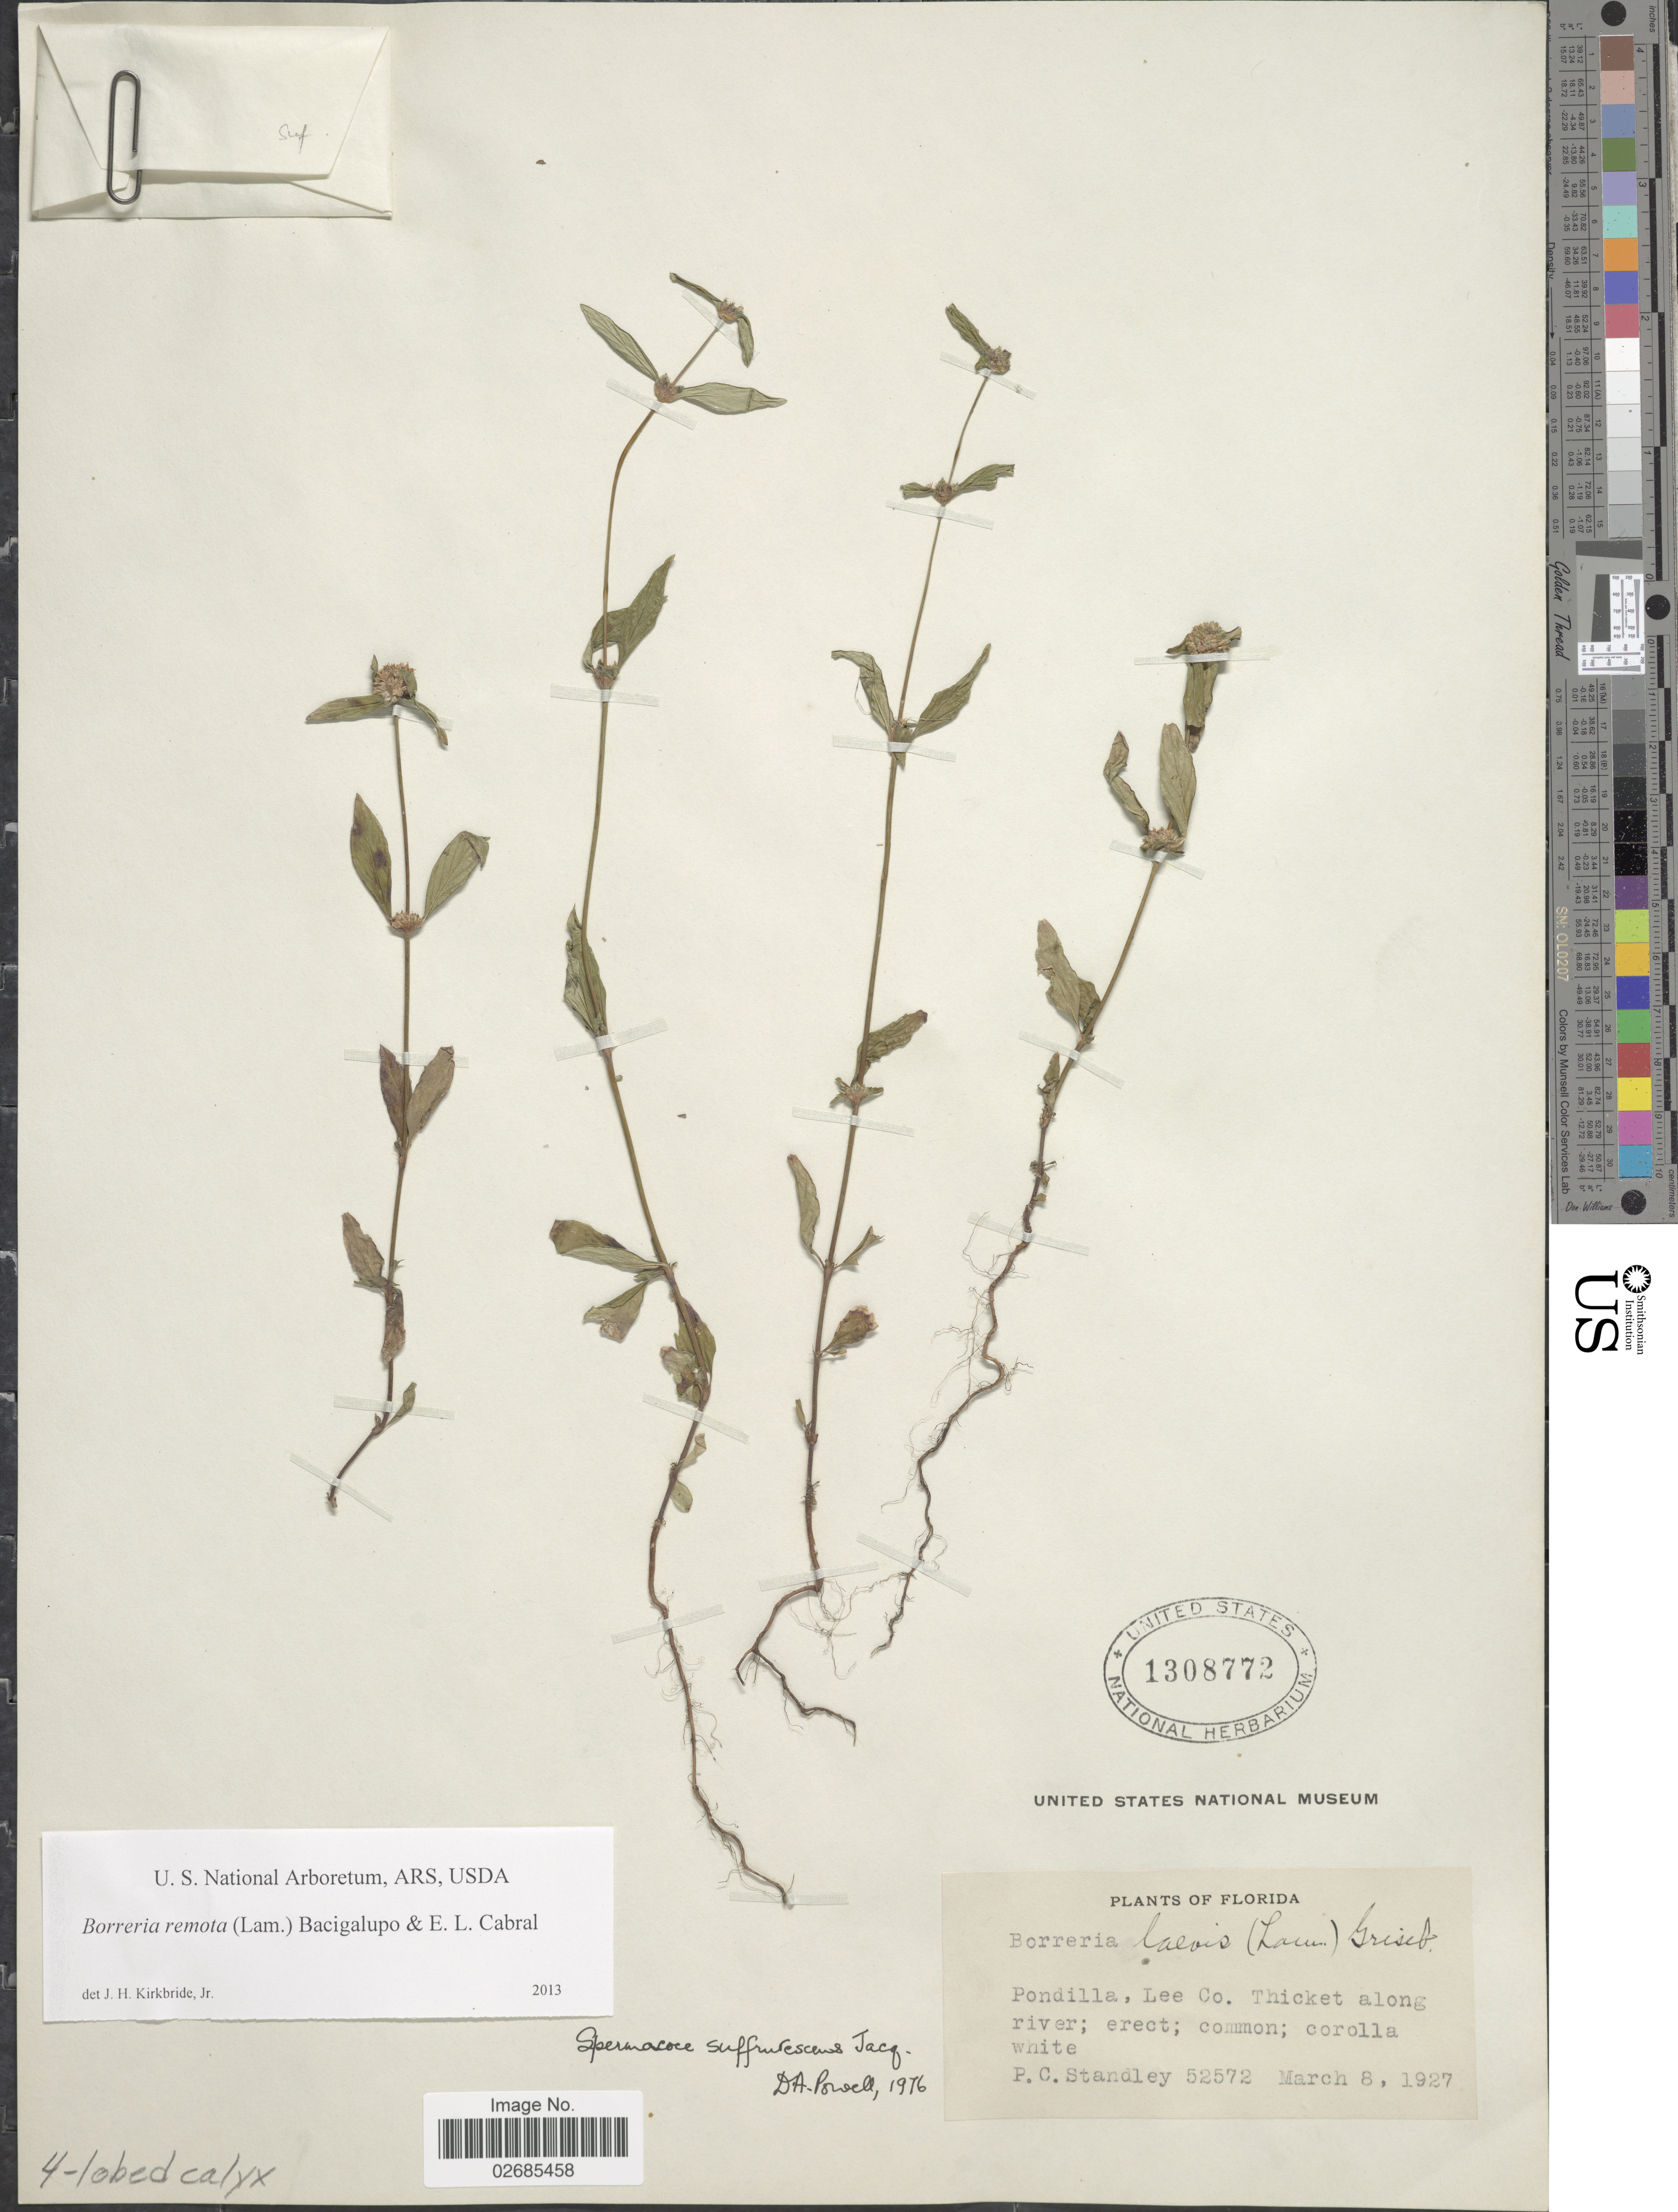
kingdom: Plantae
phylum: Tracheophyta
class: Magnoliopsida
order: Gentianales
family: Rubiaceae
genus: Borreria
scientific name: Borreria remota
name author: (Lam.) Bacigalupo & E.L. Cabral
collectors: P. C. Standley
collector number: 52572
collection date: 1927-03-08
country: United States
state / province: Florida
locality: Pondilla, Lee Co. Thicket along river.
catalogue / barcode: US 1308772